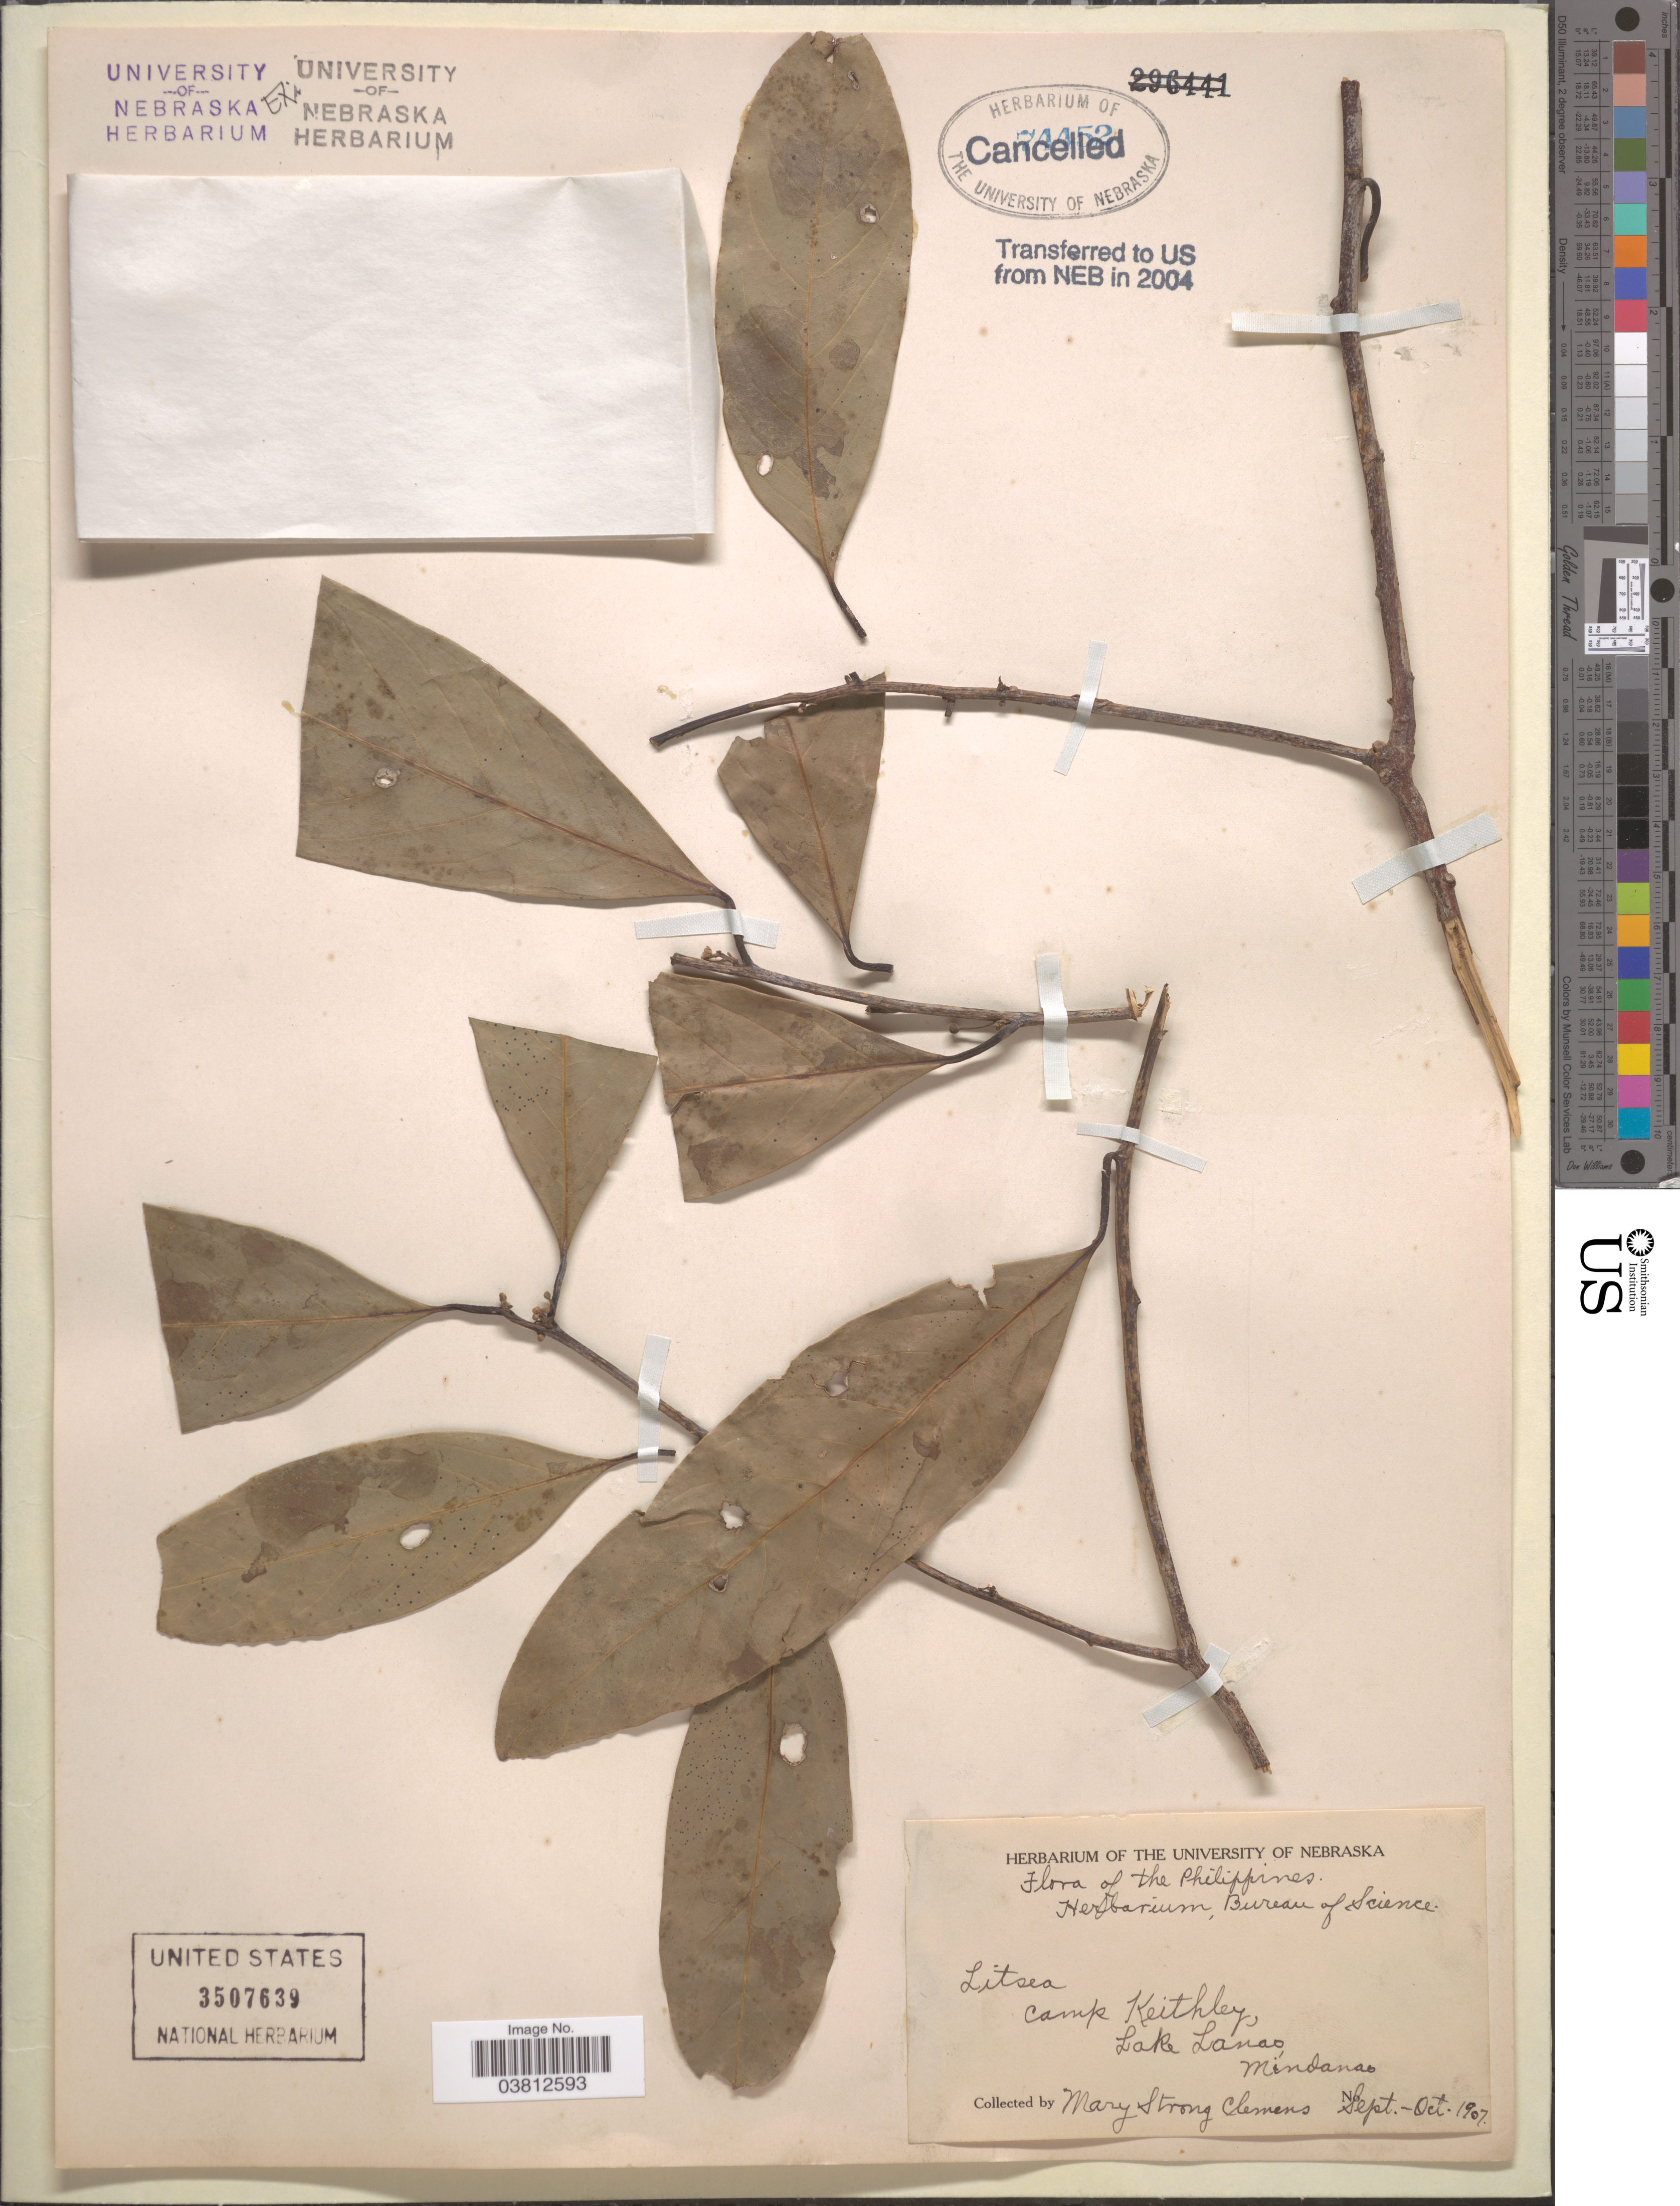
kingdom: Plantae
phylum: Tracheophyta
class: Magnoliopsida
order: Laurales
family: Lauraceae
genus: Litsea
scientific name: Litsea sp.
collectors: M. S. Clemens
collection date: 1907-09/1907-10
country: Philippines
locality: Camp Keithley. Lake Lanao. Mindanao.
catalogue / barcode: US 3507639